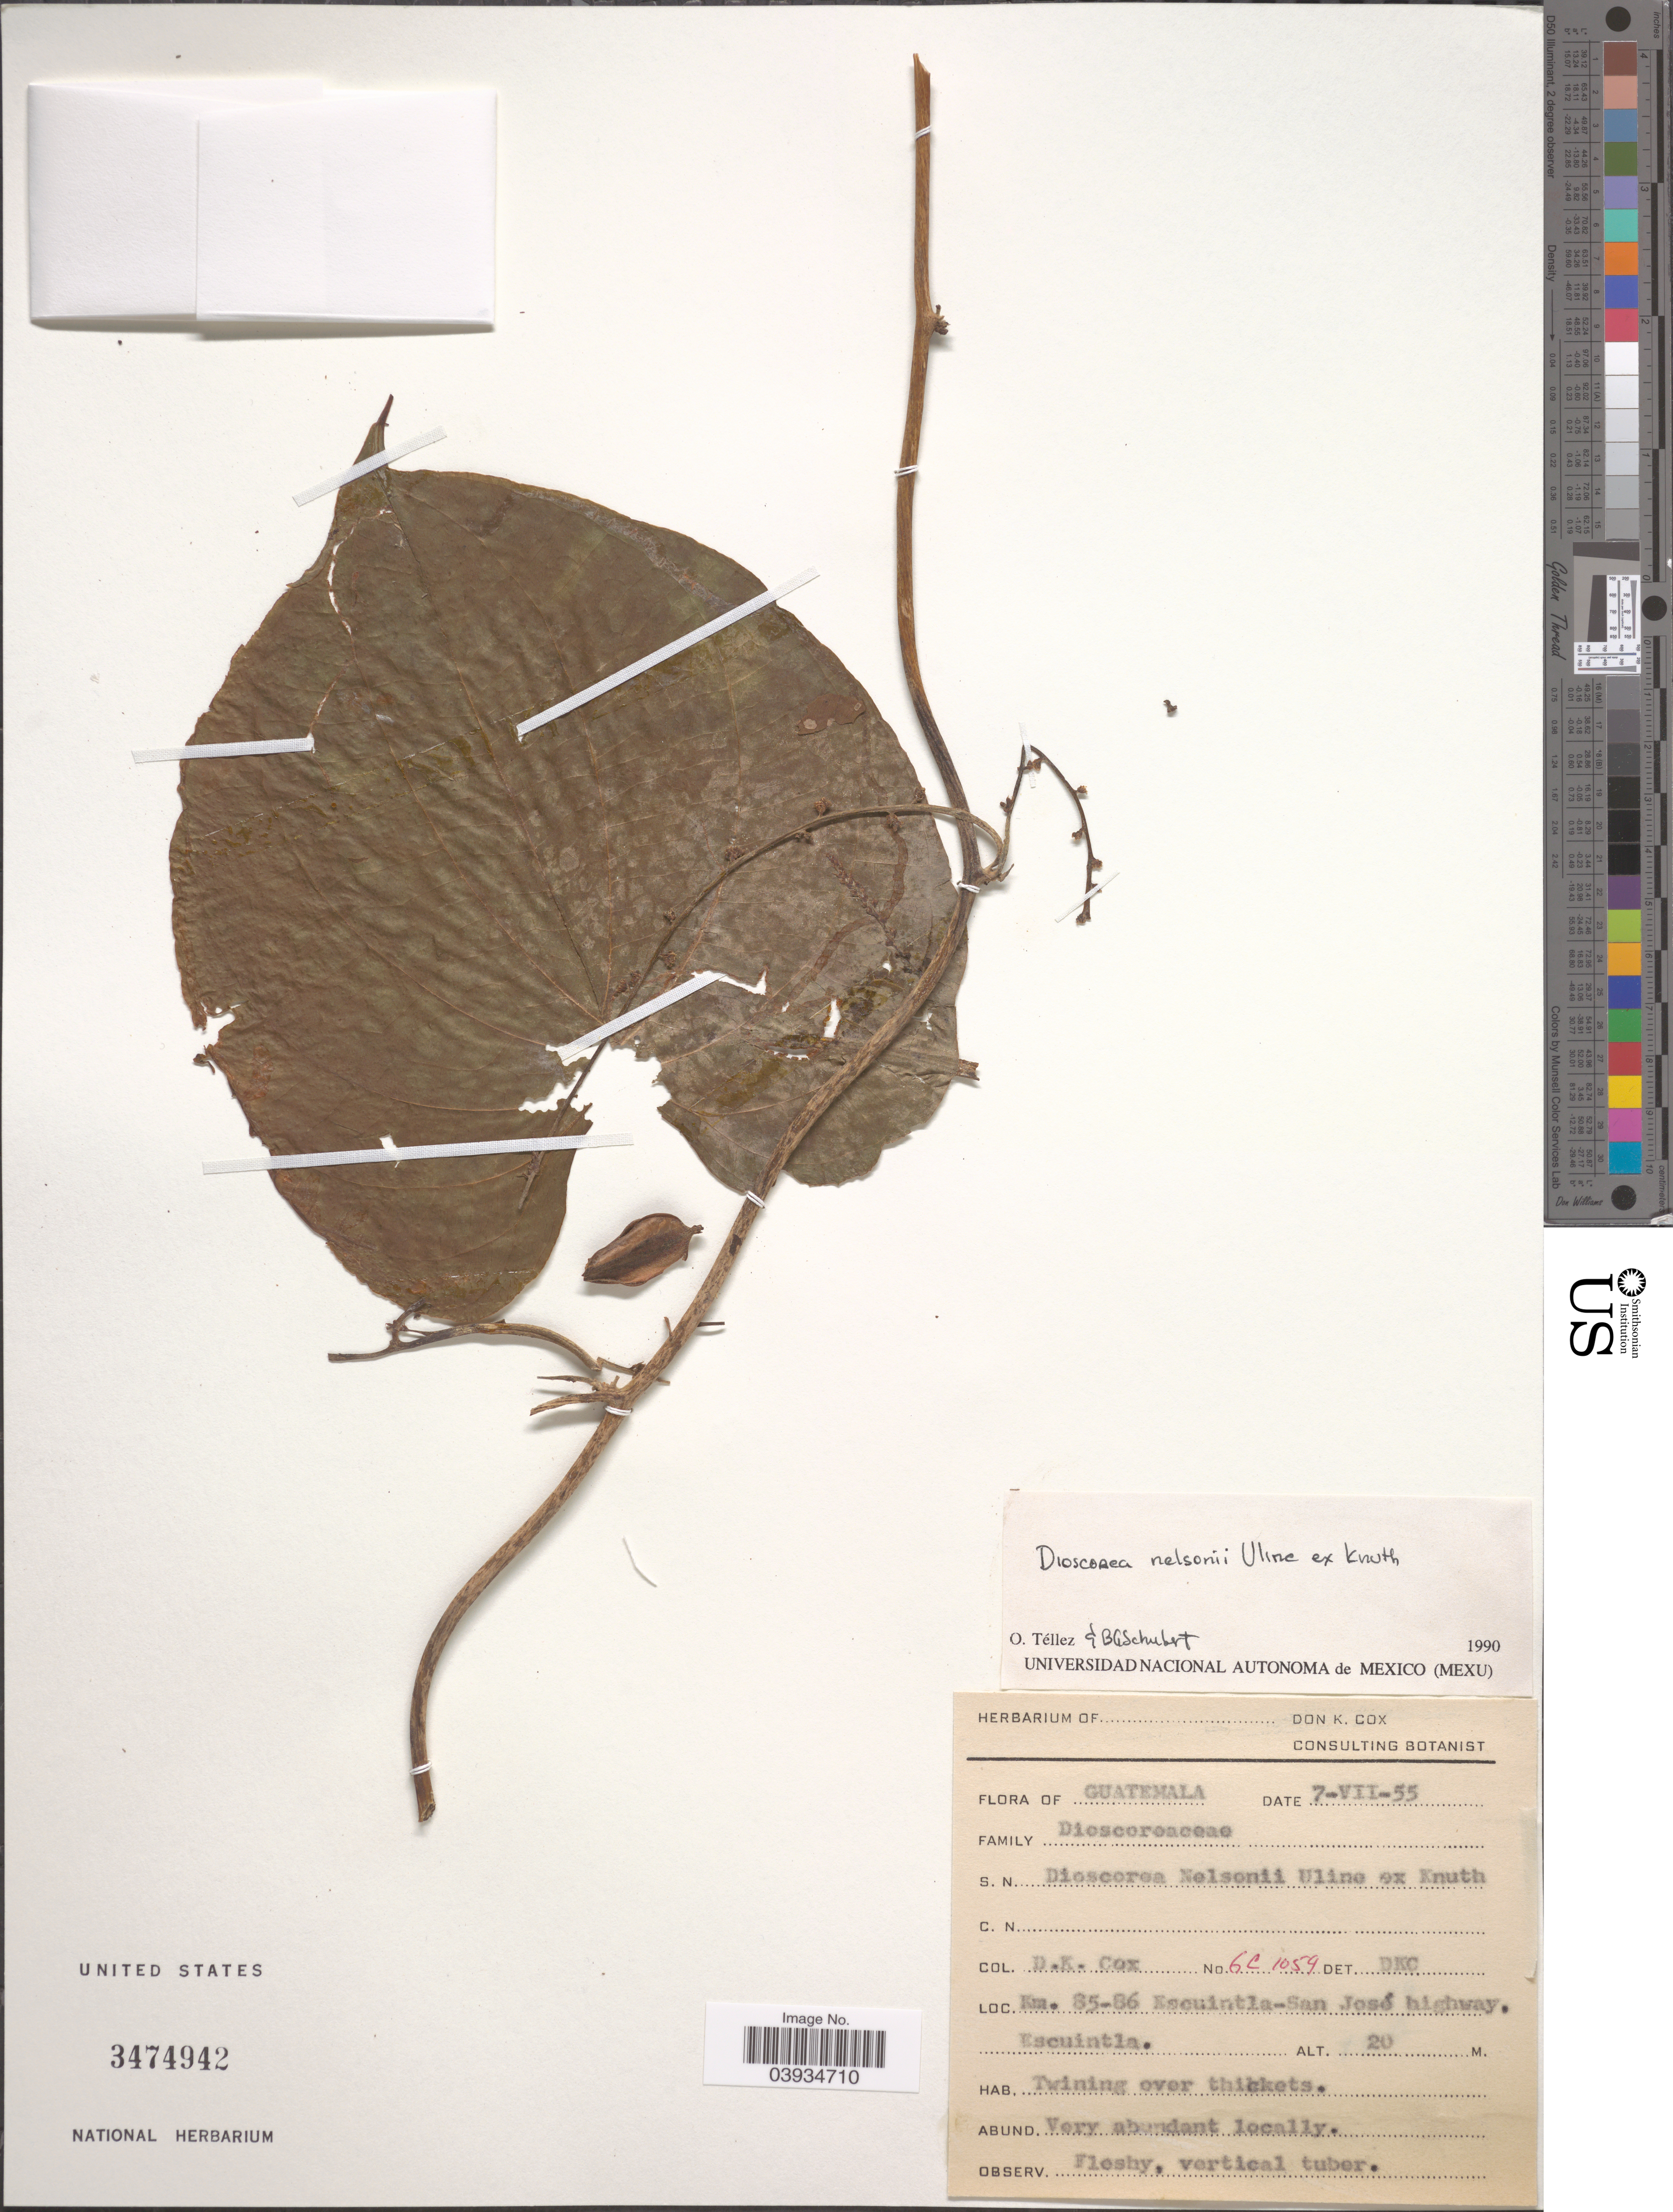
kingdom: Plantae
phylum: Tracheophyta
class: Liliopsida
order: Dioscoreales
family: Dioscoreaceae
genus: Dioscorea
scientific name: Dioscorea nelsonii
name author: Uline ex R. Knuth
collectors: D. Cox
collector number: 6C1059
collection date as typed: Transcribed d/m/y: 7/7/55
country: Guatemala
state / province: Escuintla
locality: Km. 85-86 Escuintla-San José highway. Over thickets.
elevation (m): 20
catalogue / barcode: US 3474942